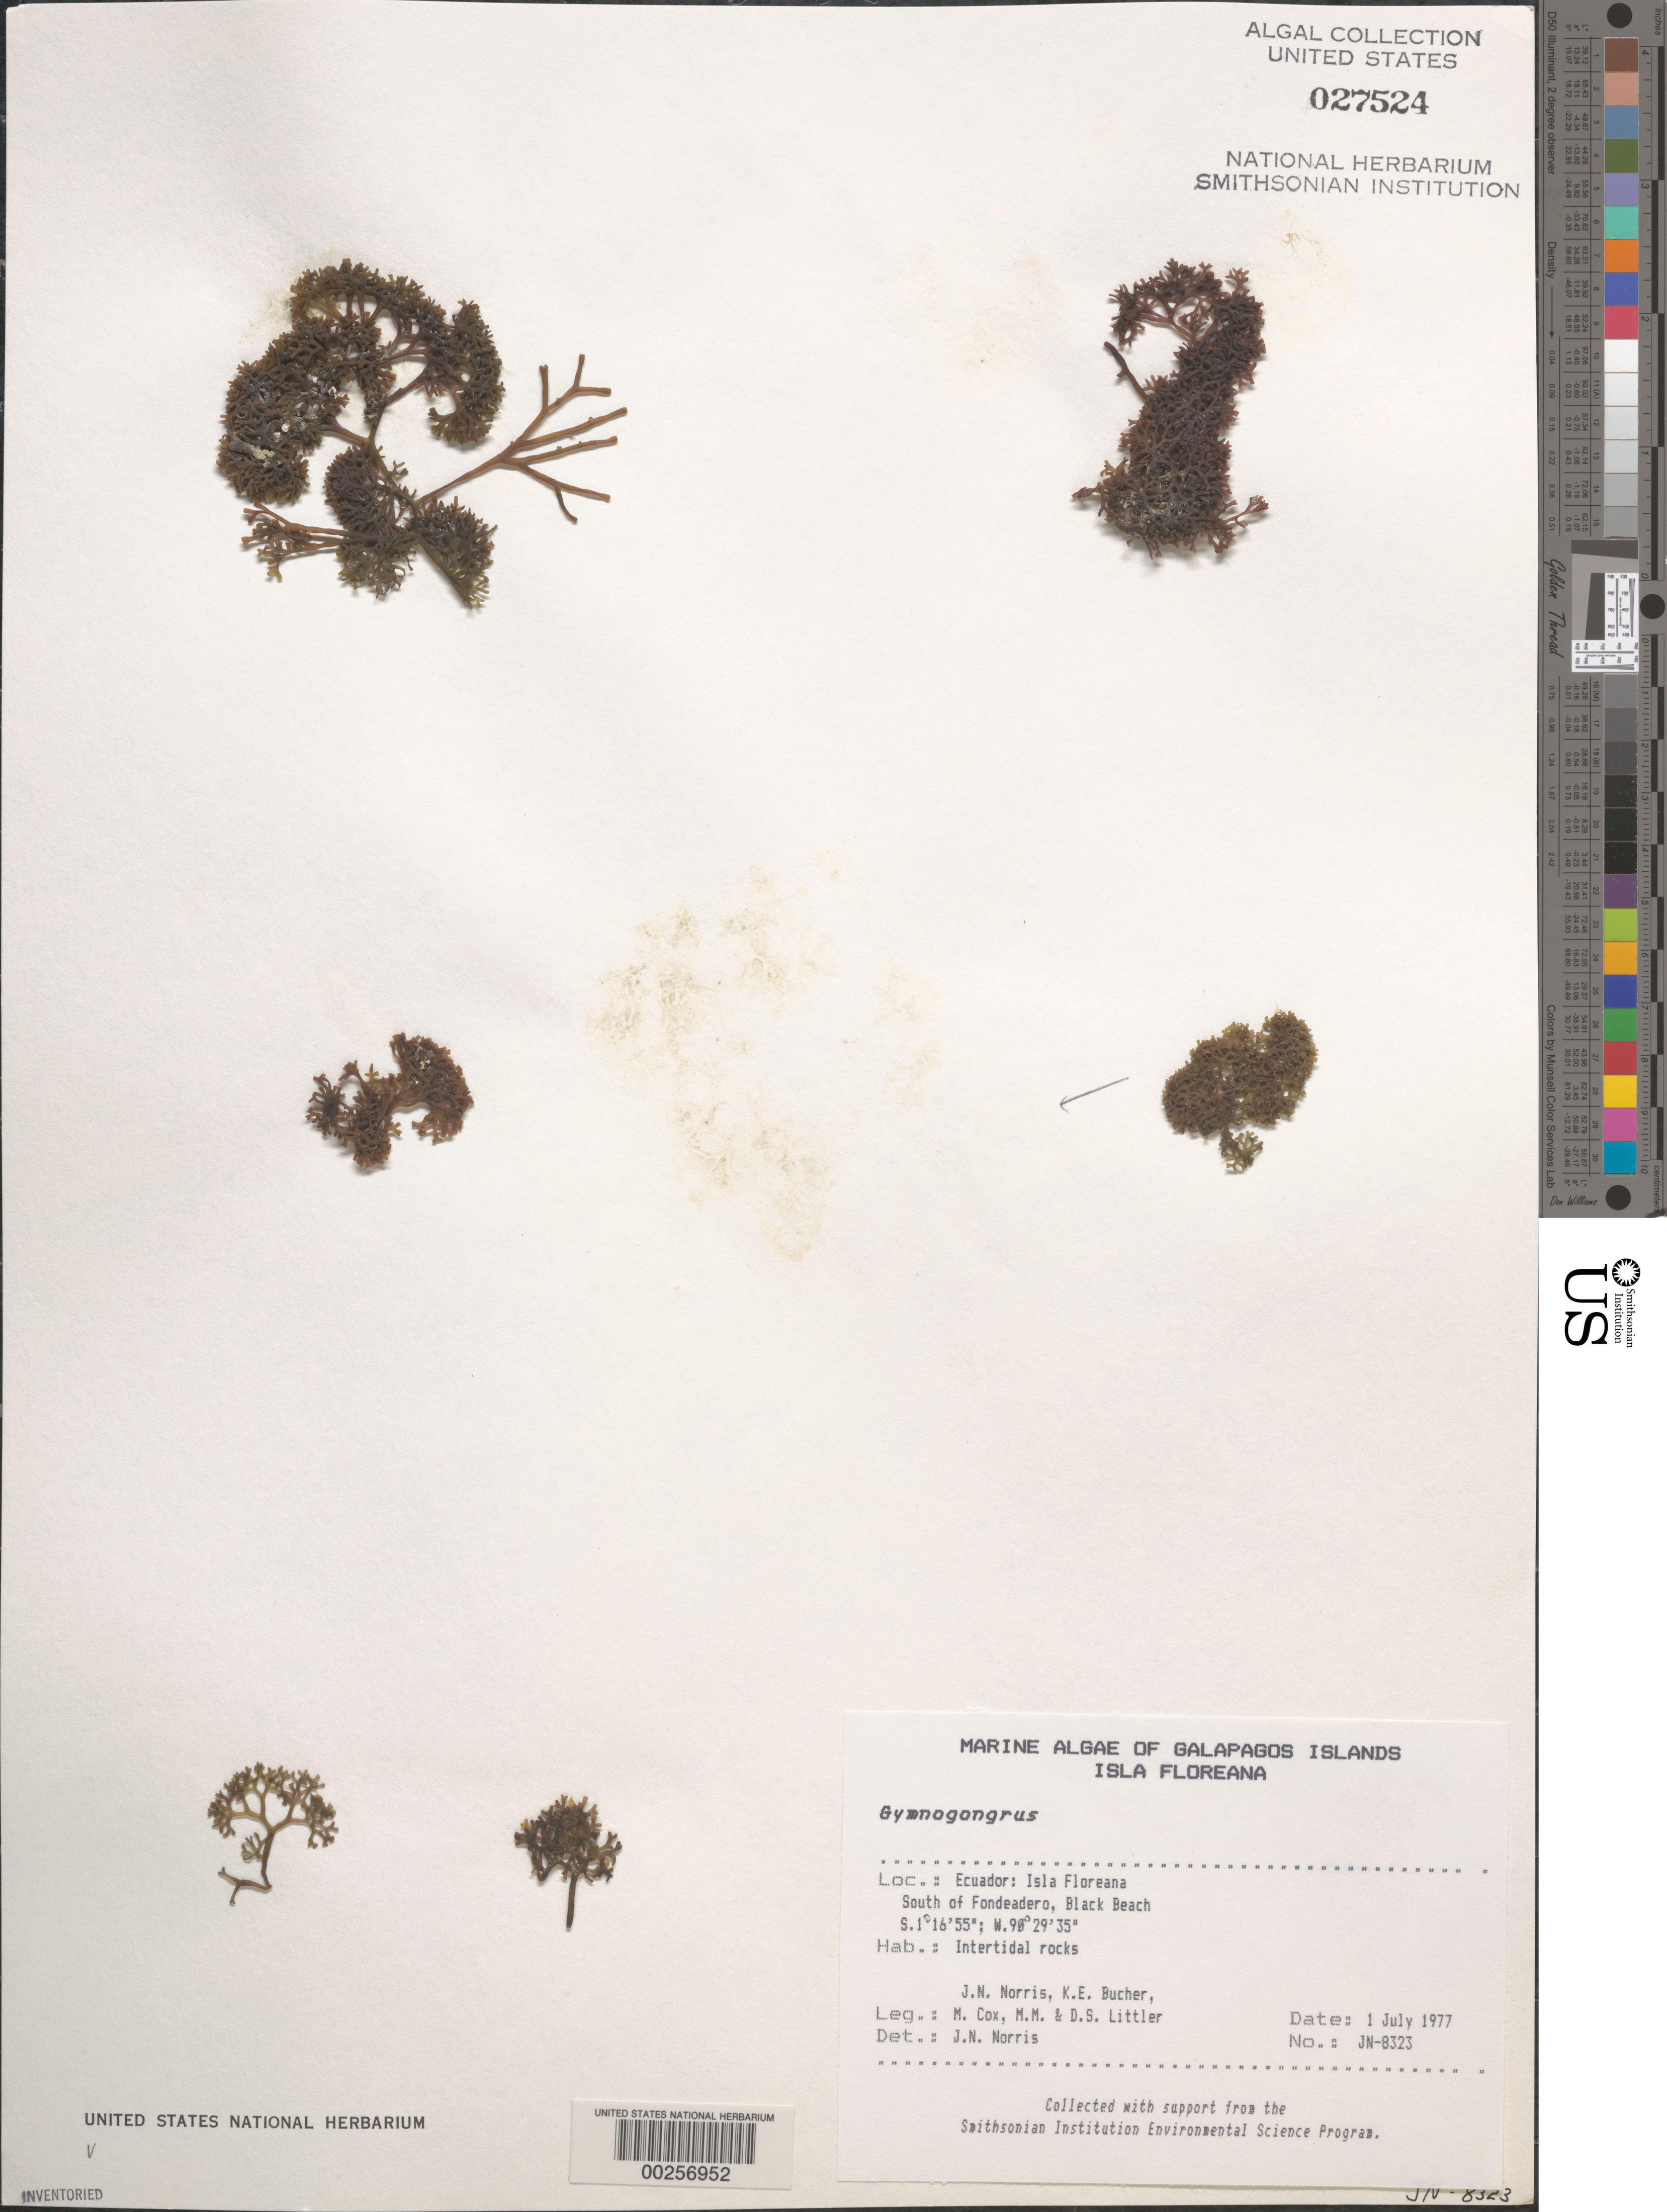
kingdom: Plantae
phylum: Rhodophyta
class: Florideophyceae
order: Gigartinales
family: Phyllophoraceae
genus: Gymnogongrus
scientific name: Gymnogongrus sp.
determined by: Norris, James N.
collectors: J. N. Norris, K. E. Bucher, M. Cox, M. M. Littler & D. S. Littler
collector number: JN-8323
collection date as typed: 01 Jul 1977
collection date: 1977-07-01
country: Ecuador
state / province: Colón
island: Floreana [Charles, Santa Maria]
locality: Black Beach south of Fondeadero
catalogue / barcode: US 27524